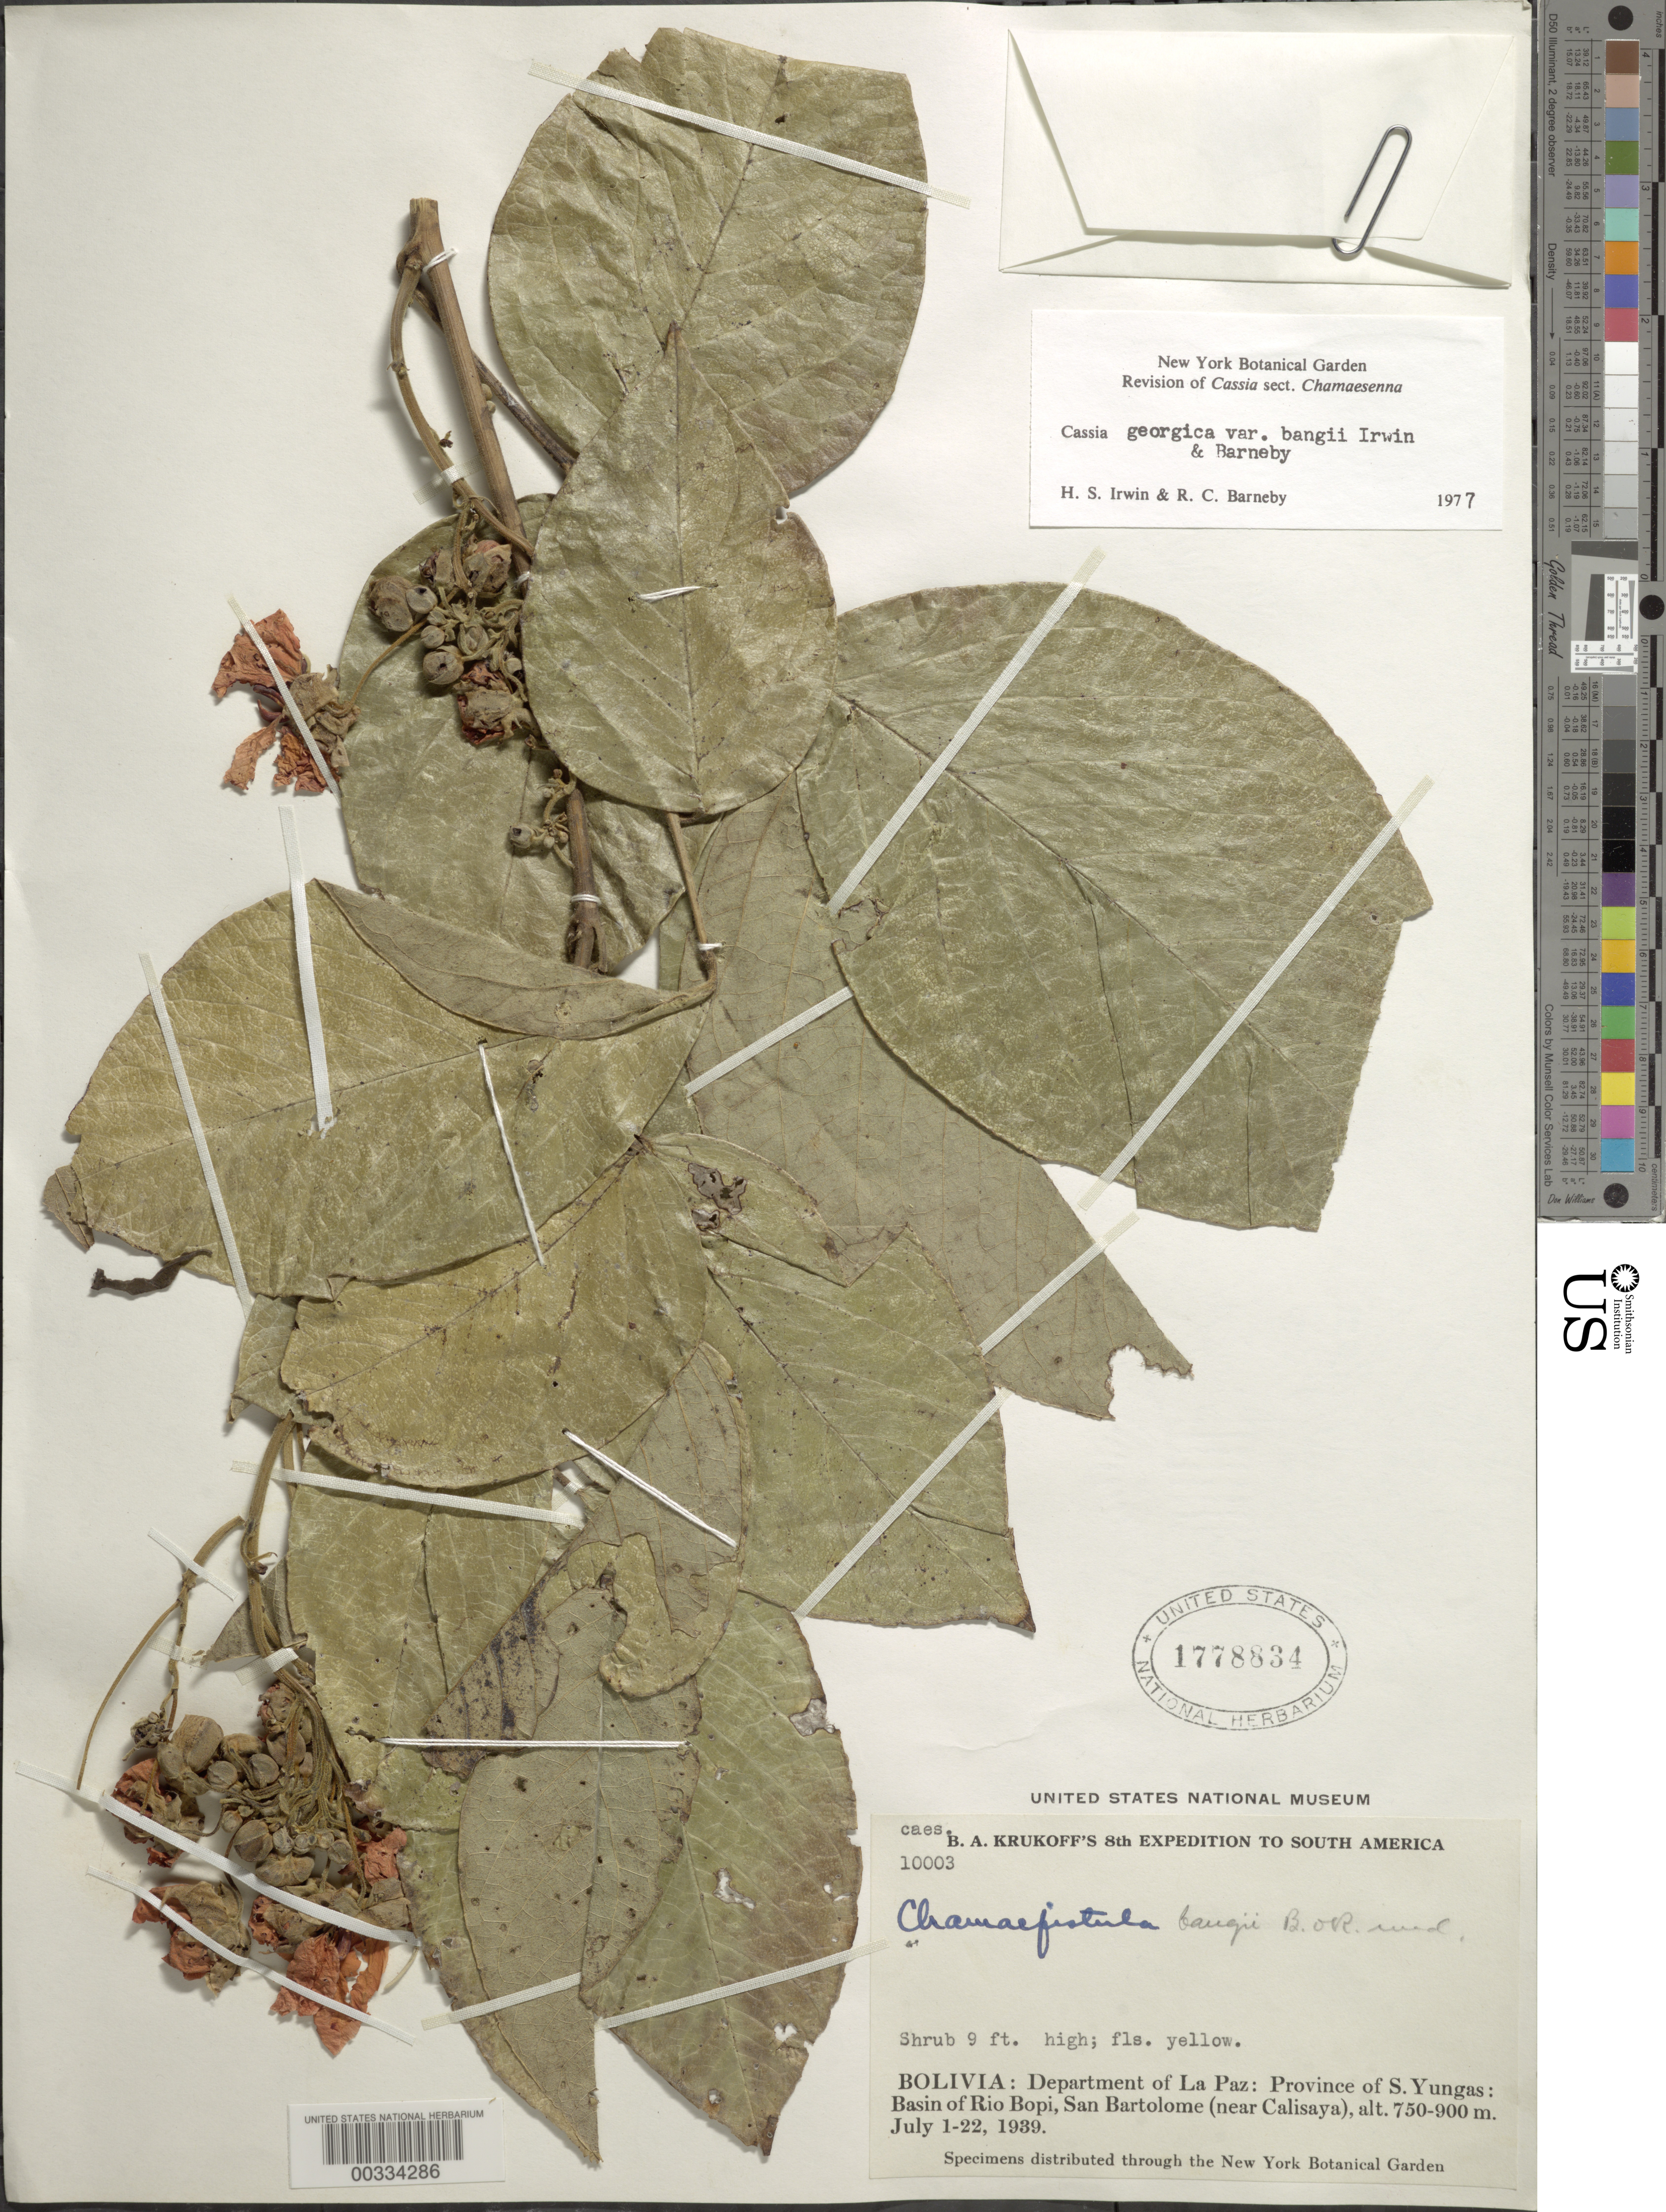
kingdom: Plantae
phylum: Tracheophyta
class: Magnoliopsida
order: Fabales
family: Fabaceae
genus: Senna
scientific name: Senna georgica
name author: H.S. Irwin & Barneby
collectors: B. A. Krukoff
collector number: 10003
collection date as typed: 01 Jul 1939 to 22 Jul 1939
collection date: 1939-07-01/1939-07-22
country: Bolivia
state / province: La Paz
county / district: Sud Yungas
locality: Basin of Rio Bopi, San Bartolome, near Calisaya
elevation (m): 750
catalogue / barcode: US 1778834